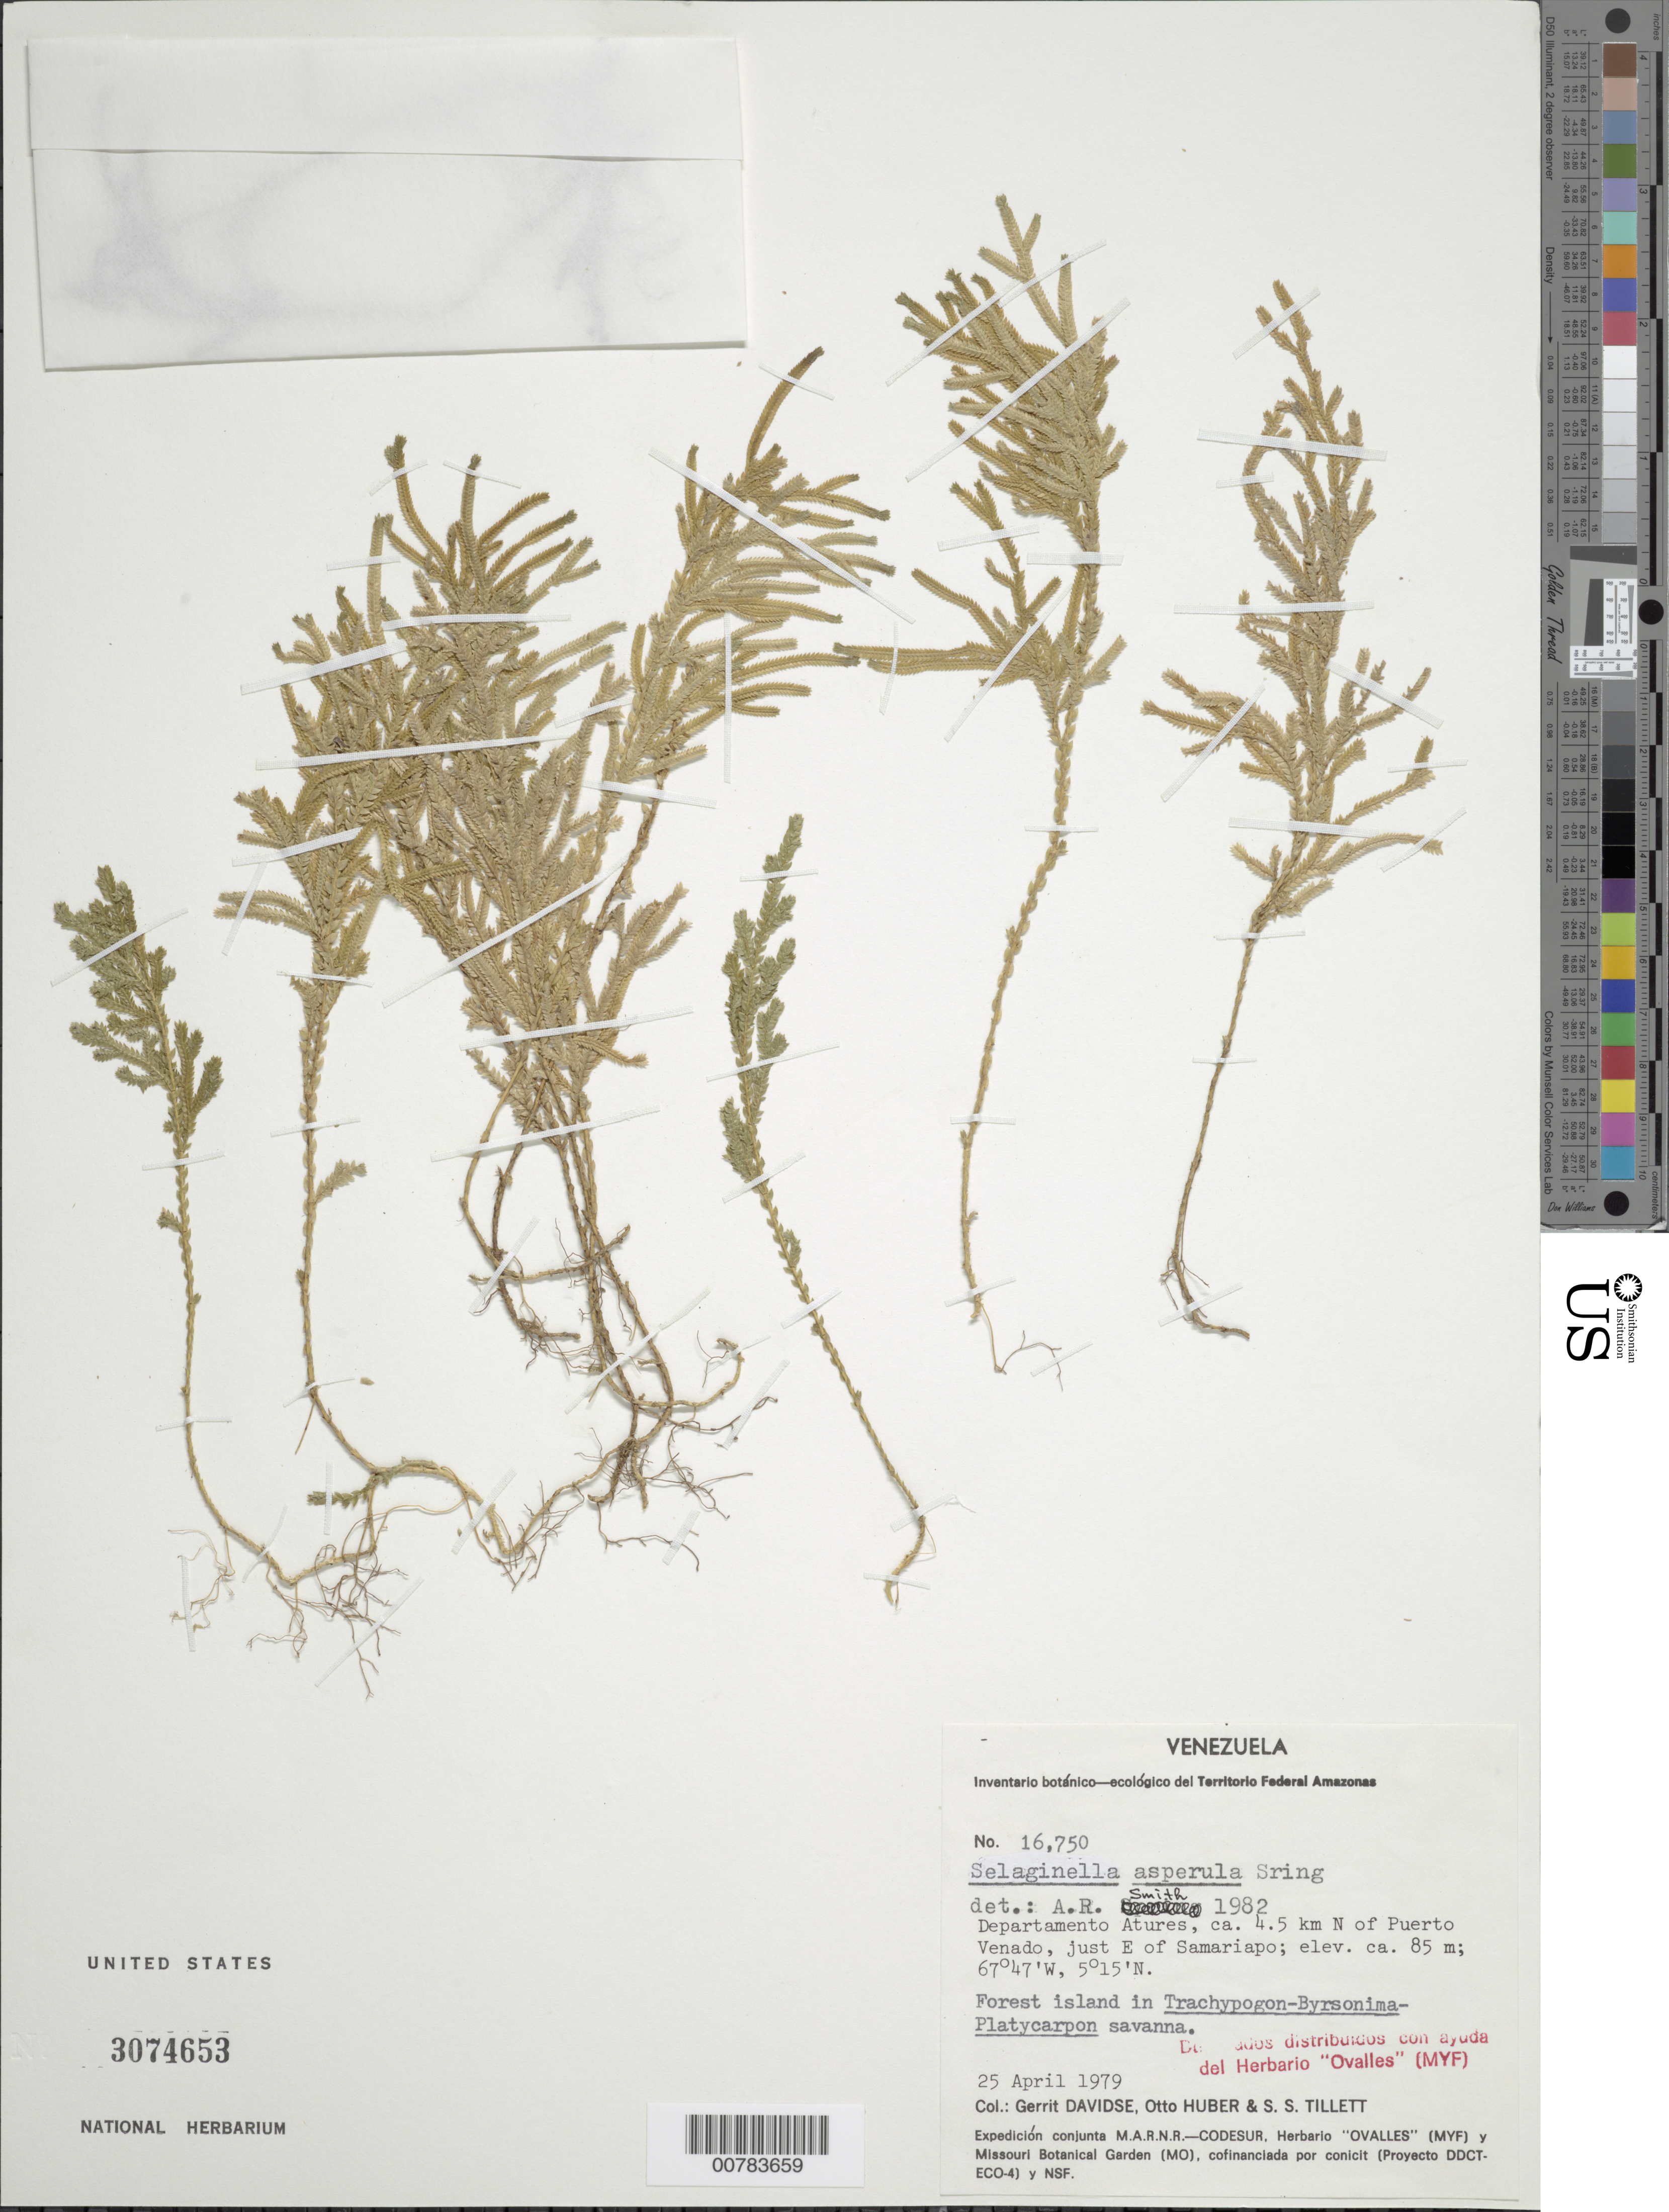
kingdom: Plantae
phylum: Tracheophyta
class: Lycopodiopsida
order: Selaginellales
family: Selaginellaceae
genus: Selaginella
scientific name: Selaginella asperula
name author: Spring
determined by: Smith, Alan R., (UC)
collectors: G. Davidse, O. Huber & S. S. Tillett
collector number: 16750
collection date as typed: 25-Apr-79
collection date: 1979-04-25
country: Venezuela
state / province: Amazonas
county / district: Atures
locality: Puerto Venado, 4.5 km N of, E of Samariapo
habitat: Forest island in Trachypogon-Byrsonima-Platycarpon savanna; forest edge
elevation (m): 85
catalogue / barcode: US 3074653